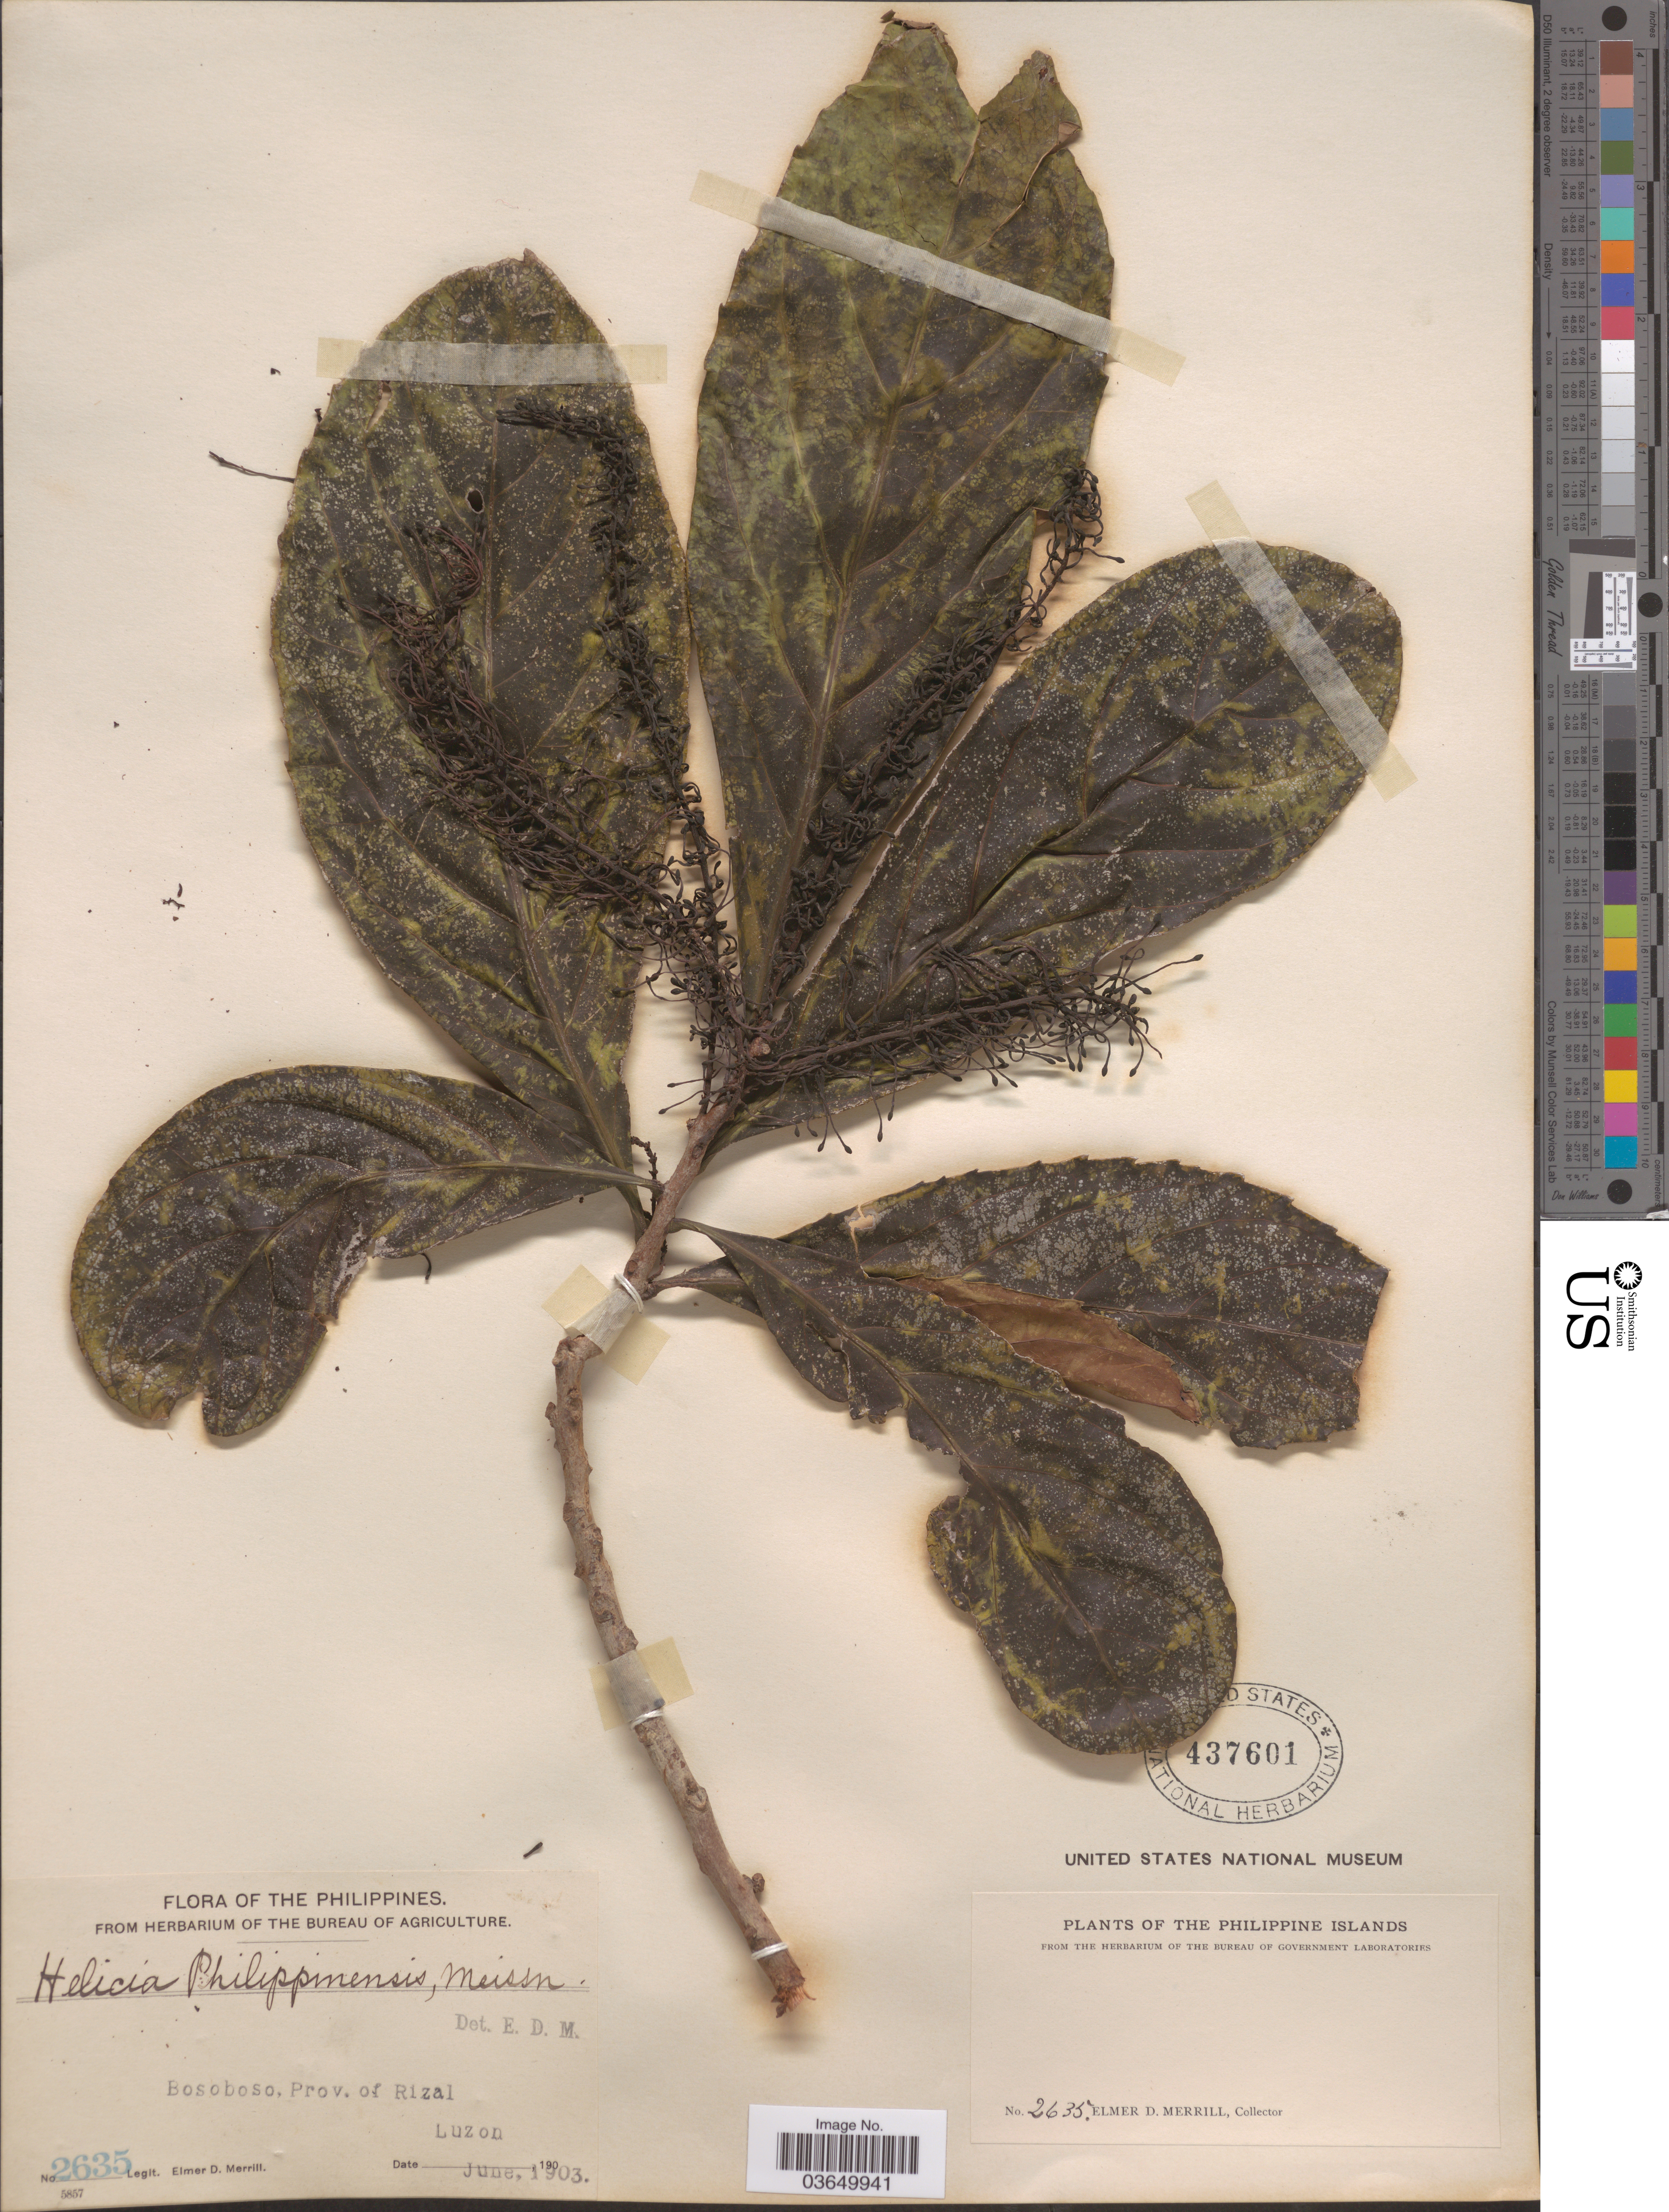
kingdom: Plantae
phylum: Tracheophyta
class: Magnoliopsida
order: Proteales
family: Proteaceae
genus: Helicia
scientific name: Helicia cumingiana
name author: C. Presl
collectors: E. D. Merrill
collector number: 2635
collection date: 1903-06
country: Philippines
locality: Bosoboso, Prov. of Rizal, Luzon.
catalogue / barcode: US 437601